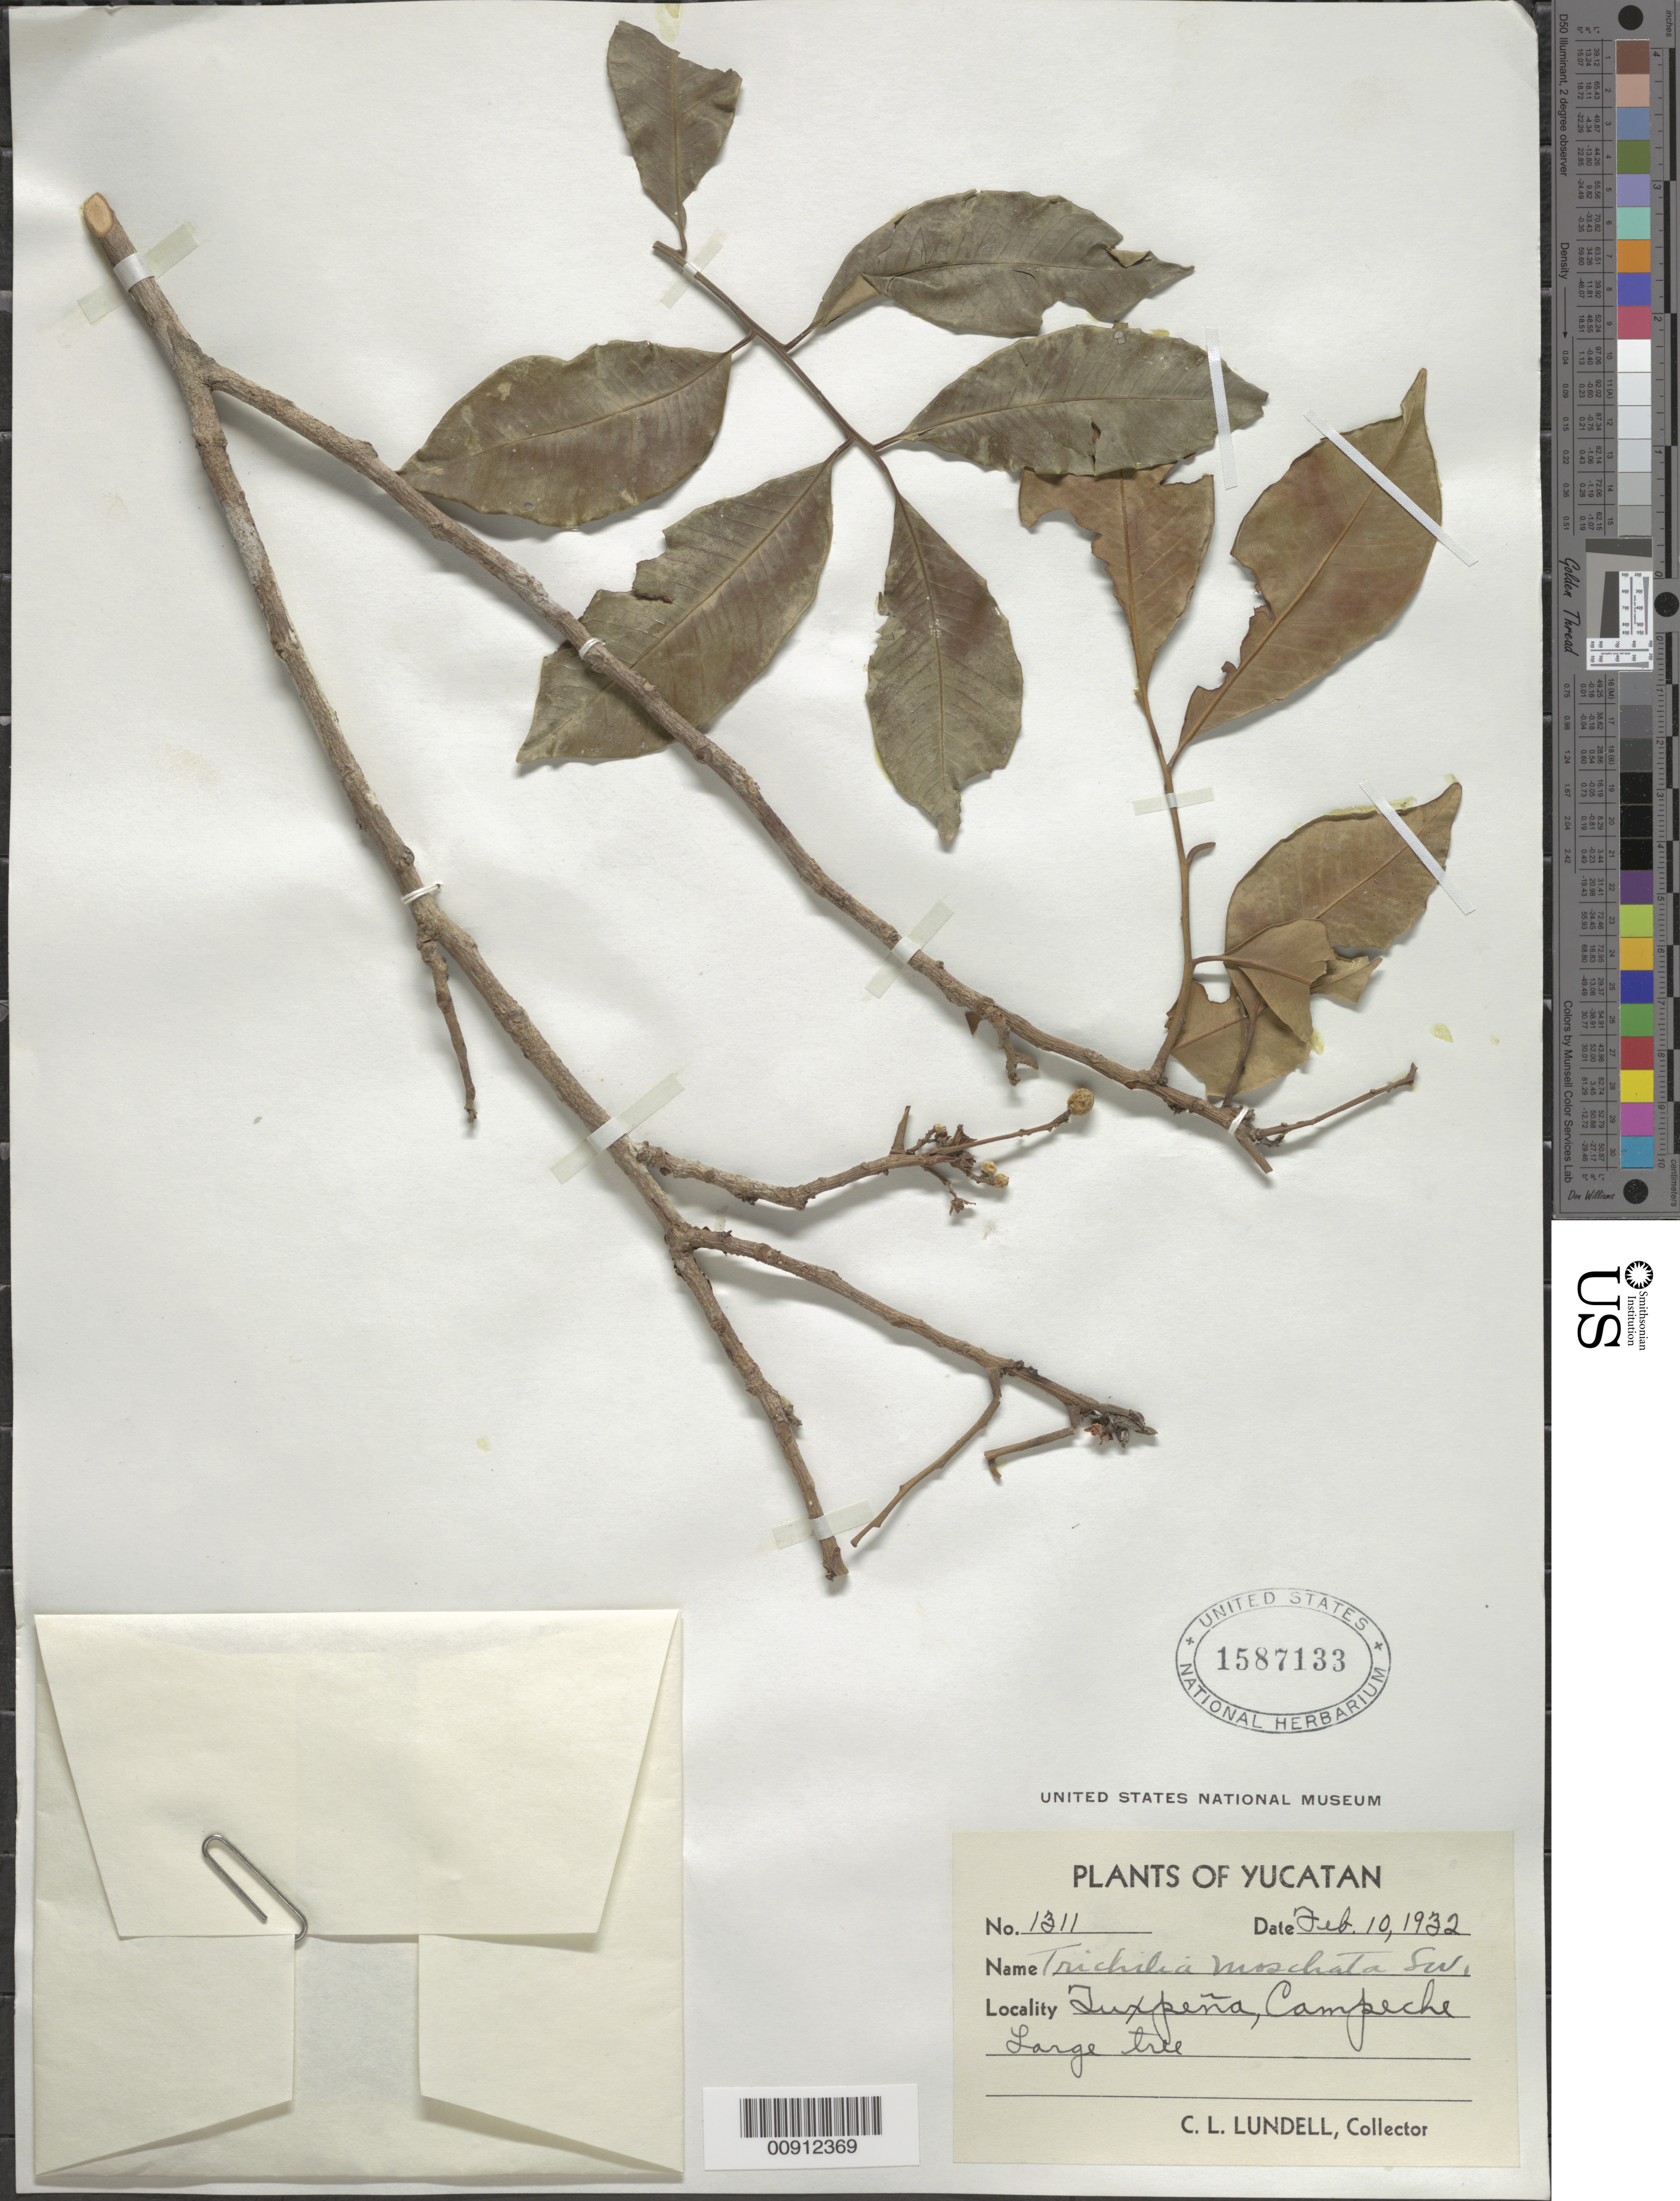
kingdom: Plantae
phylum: Tracheophyta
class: Magnoliopsida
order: Sapindales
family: Meliaceae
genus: Trichilia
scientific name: Trichilia moschata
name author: Sw.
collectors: C. L. Lundell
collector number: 1311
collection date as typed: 10 Feb 1932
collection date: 1932-02-10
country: Mexico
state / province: Campeche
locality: Tuxpeña, Campeche.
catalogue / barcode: US 1587133